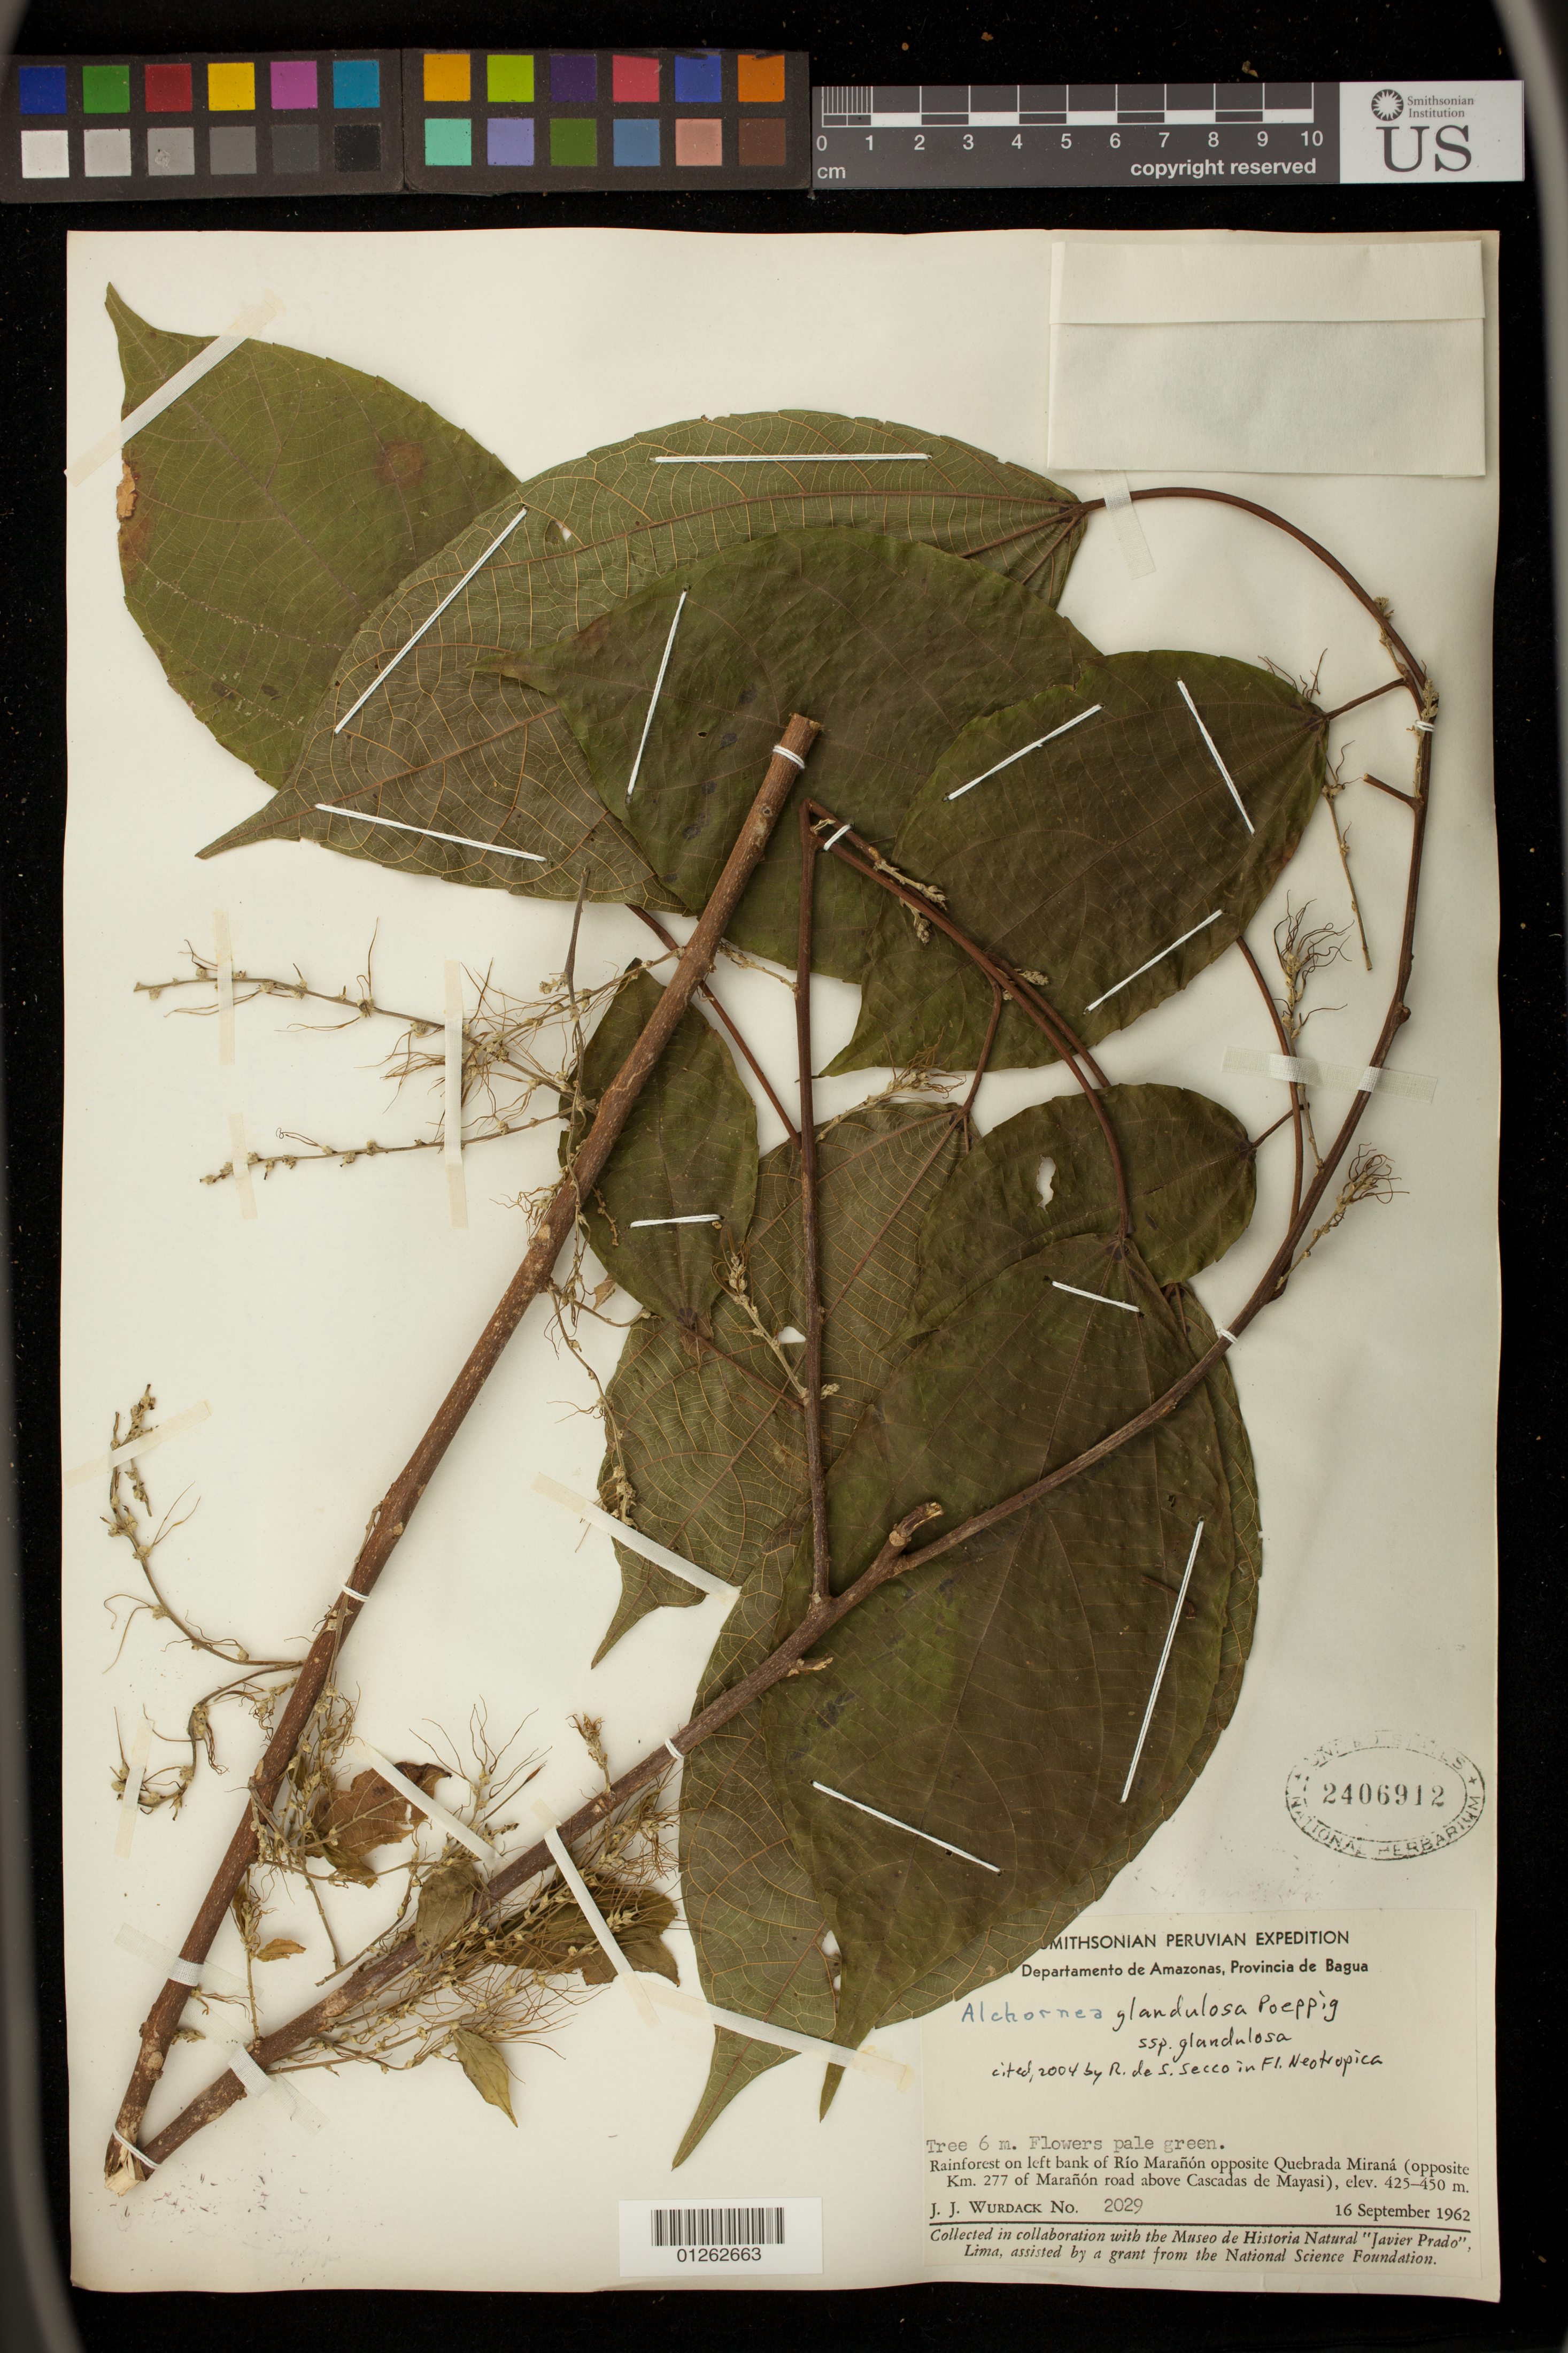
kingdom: Plantae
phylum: Tracheophyta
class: Magnoliopsida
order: Malpighiales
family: Euphorbiaceae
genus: Alchornea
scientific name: Alchornea glandulosa subsp. glandulosa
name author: Poepp.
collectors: J. J. Wurdack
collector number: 2029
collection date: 1962-09-16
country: Peru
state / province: Amazonas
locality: Provincia de Bagua. Rainforest on left bank of Rio Maranon opposite Quebrada Mirana (opposite Km. 277 of Maranon road above Cascadas de Mayasi).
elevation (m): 425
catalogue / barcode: US 2406912